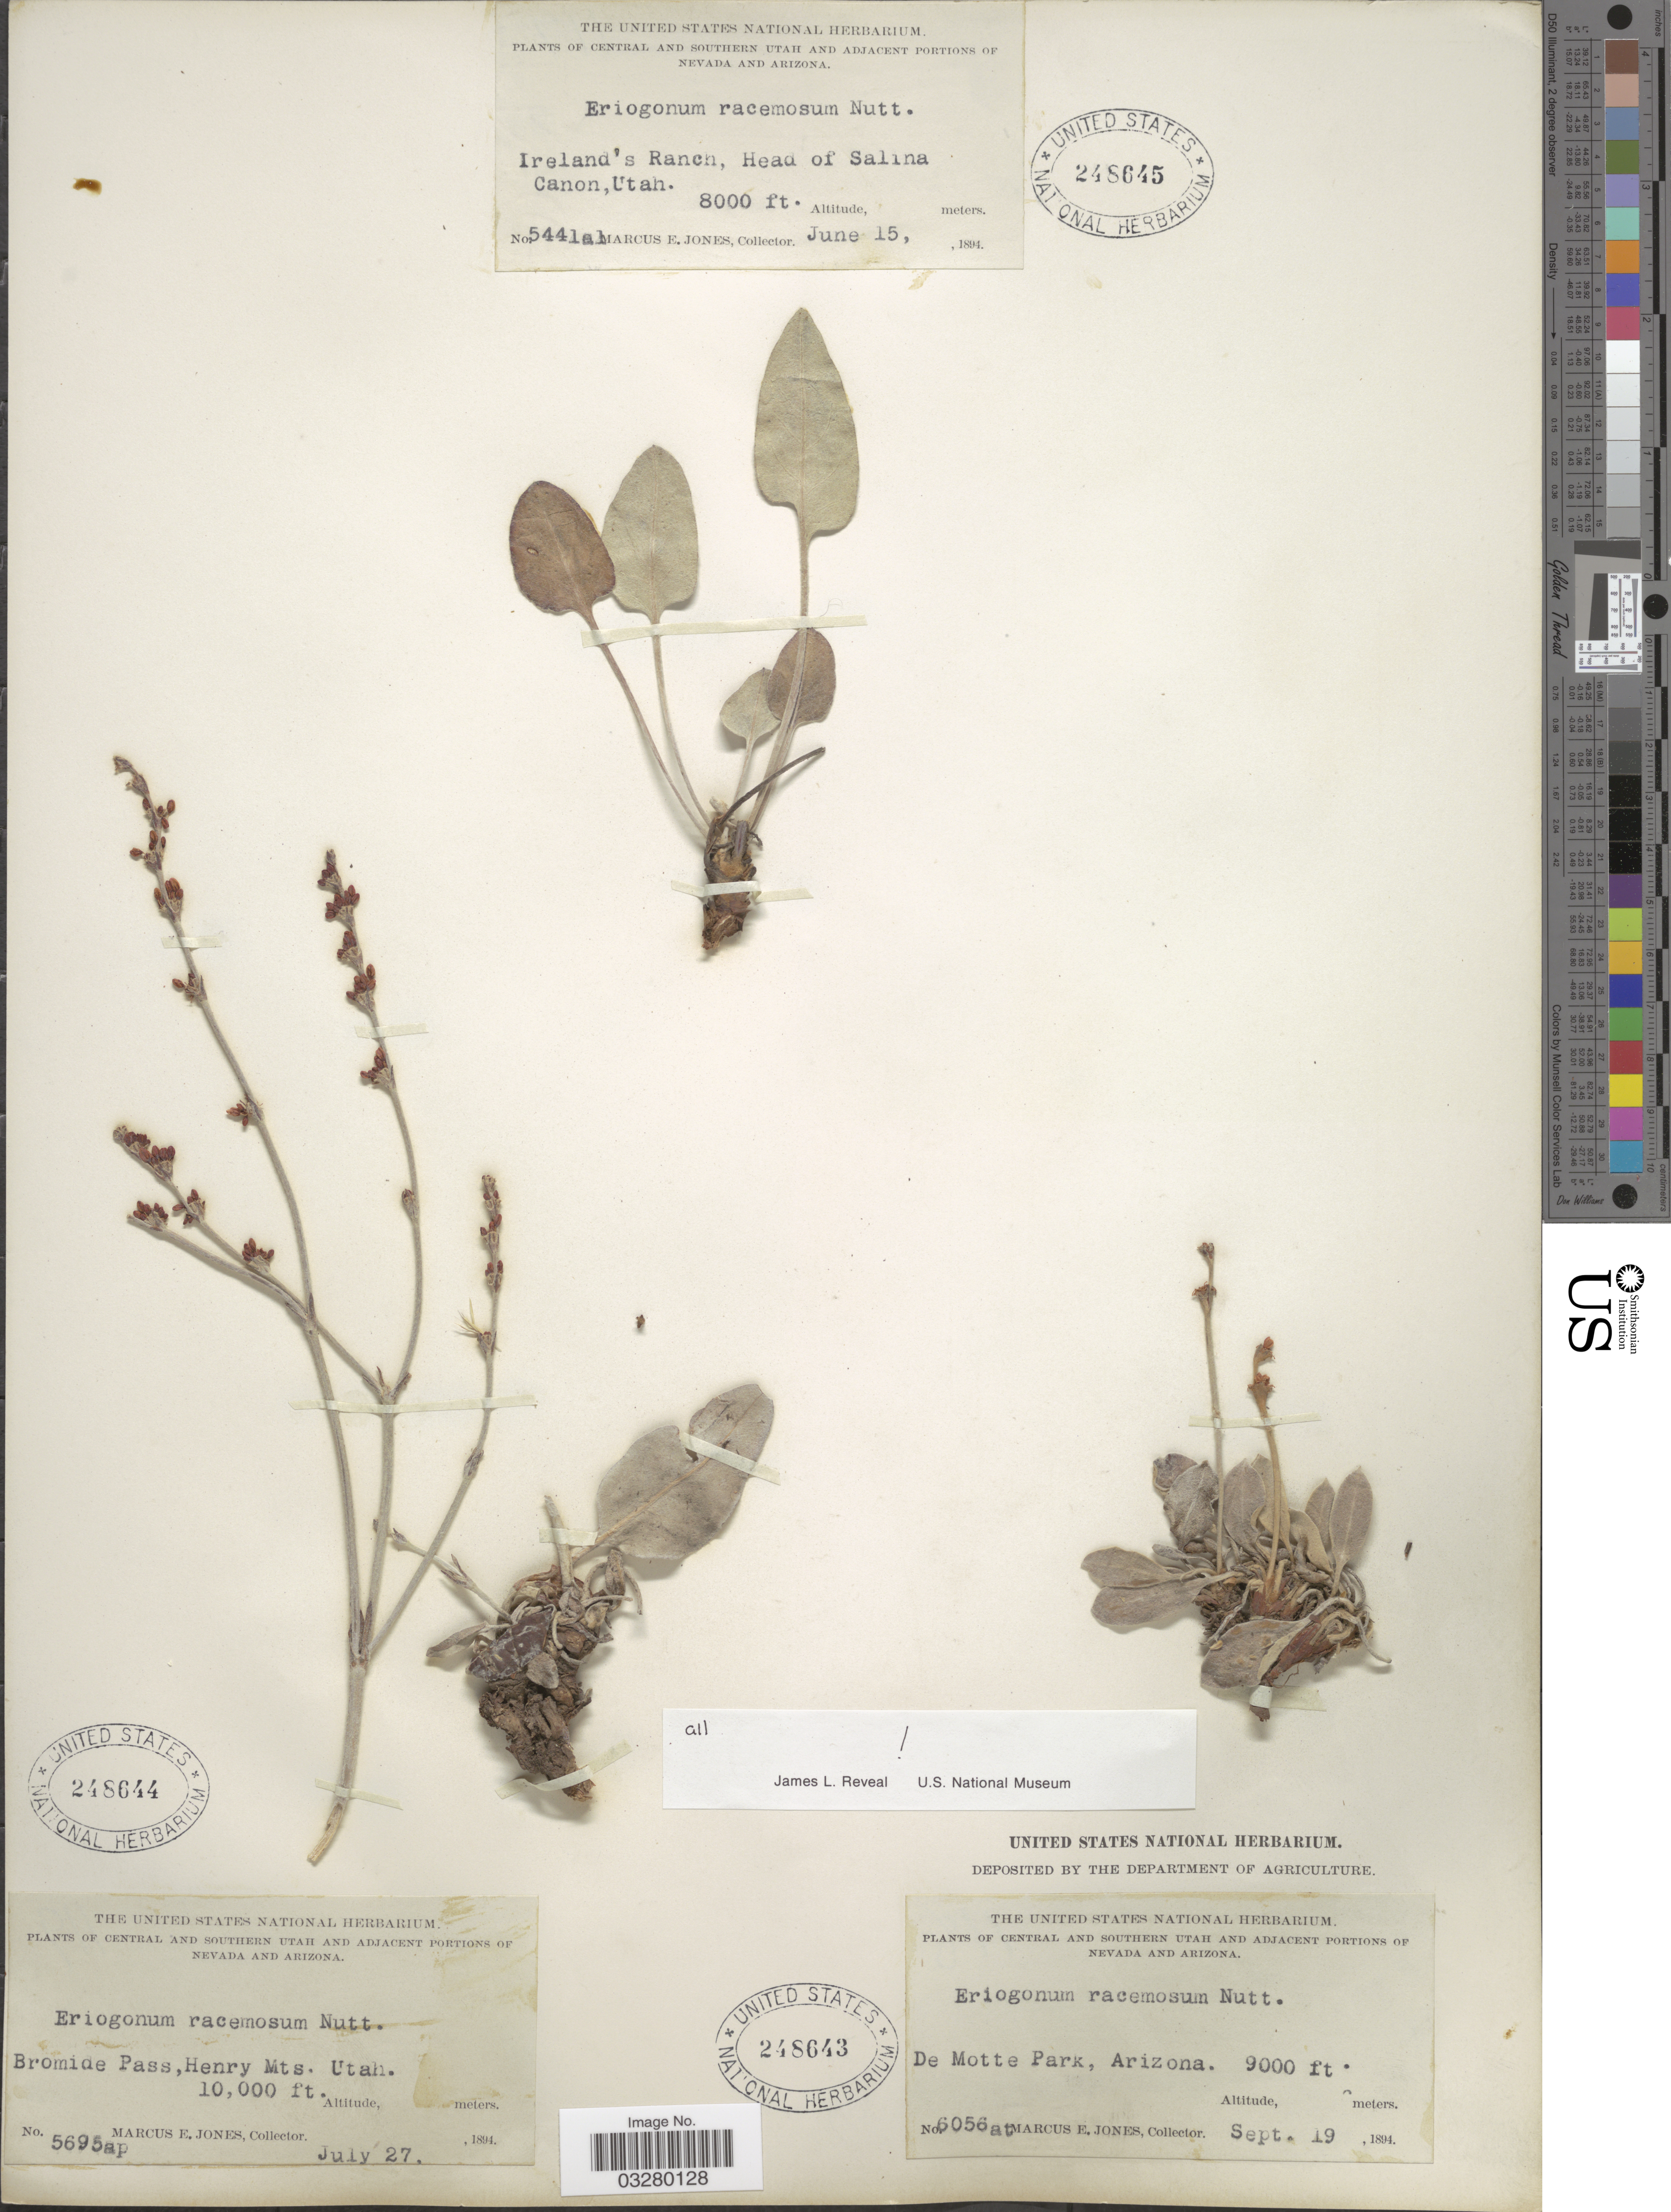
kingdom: Plantae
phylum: Tracheophyta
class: Magnoliopsida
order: Caryophyllales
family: Polygonaceae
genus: Eriogonum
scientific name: Eriogonum racemosum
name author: Nutt.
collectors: M. E. Jones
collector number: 6056at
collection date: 1894-09-19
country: United States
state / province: Arizona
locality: Adjacent portions of Arizona. De Motte Park.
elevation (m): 2743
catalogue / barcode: US 248643